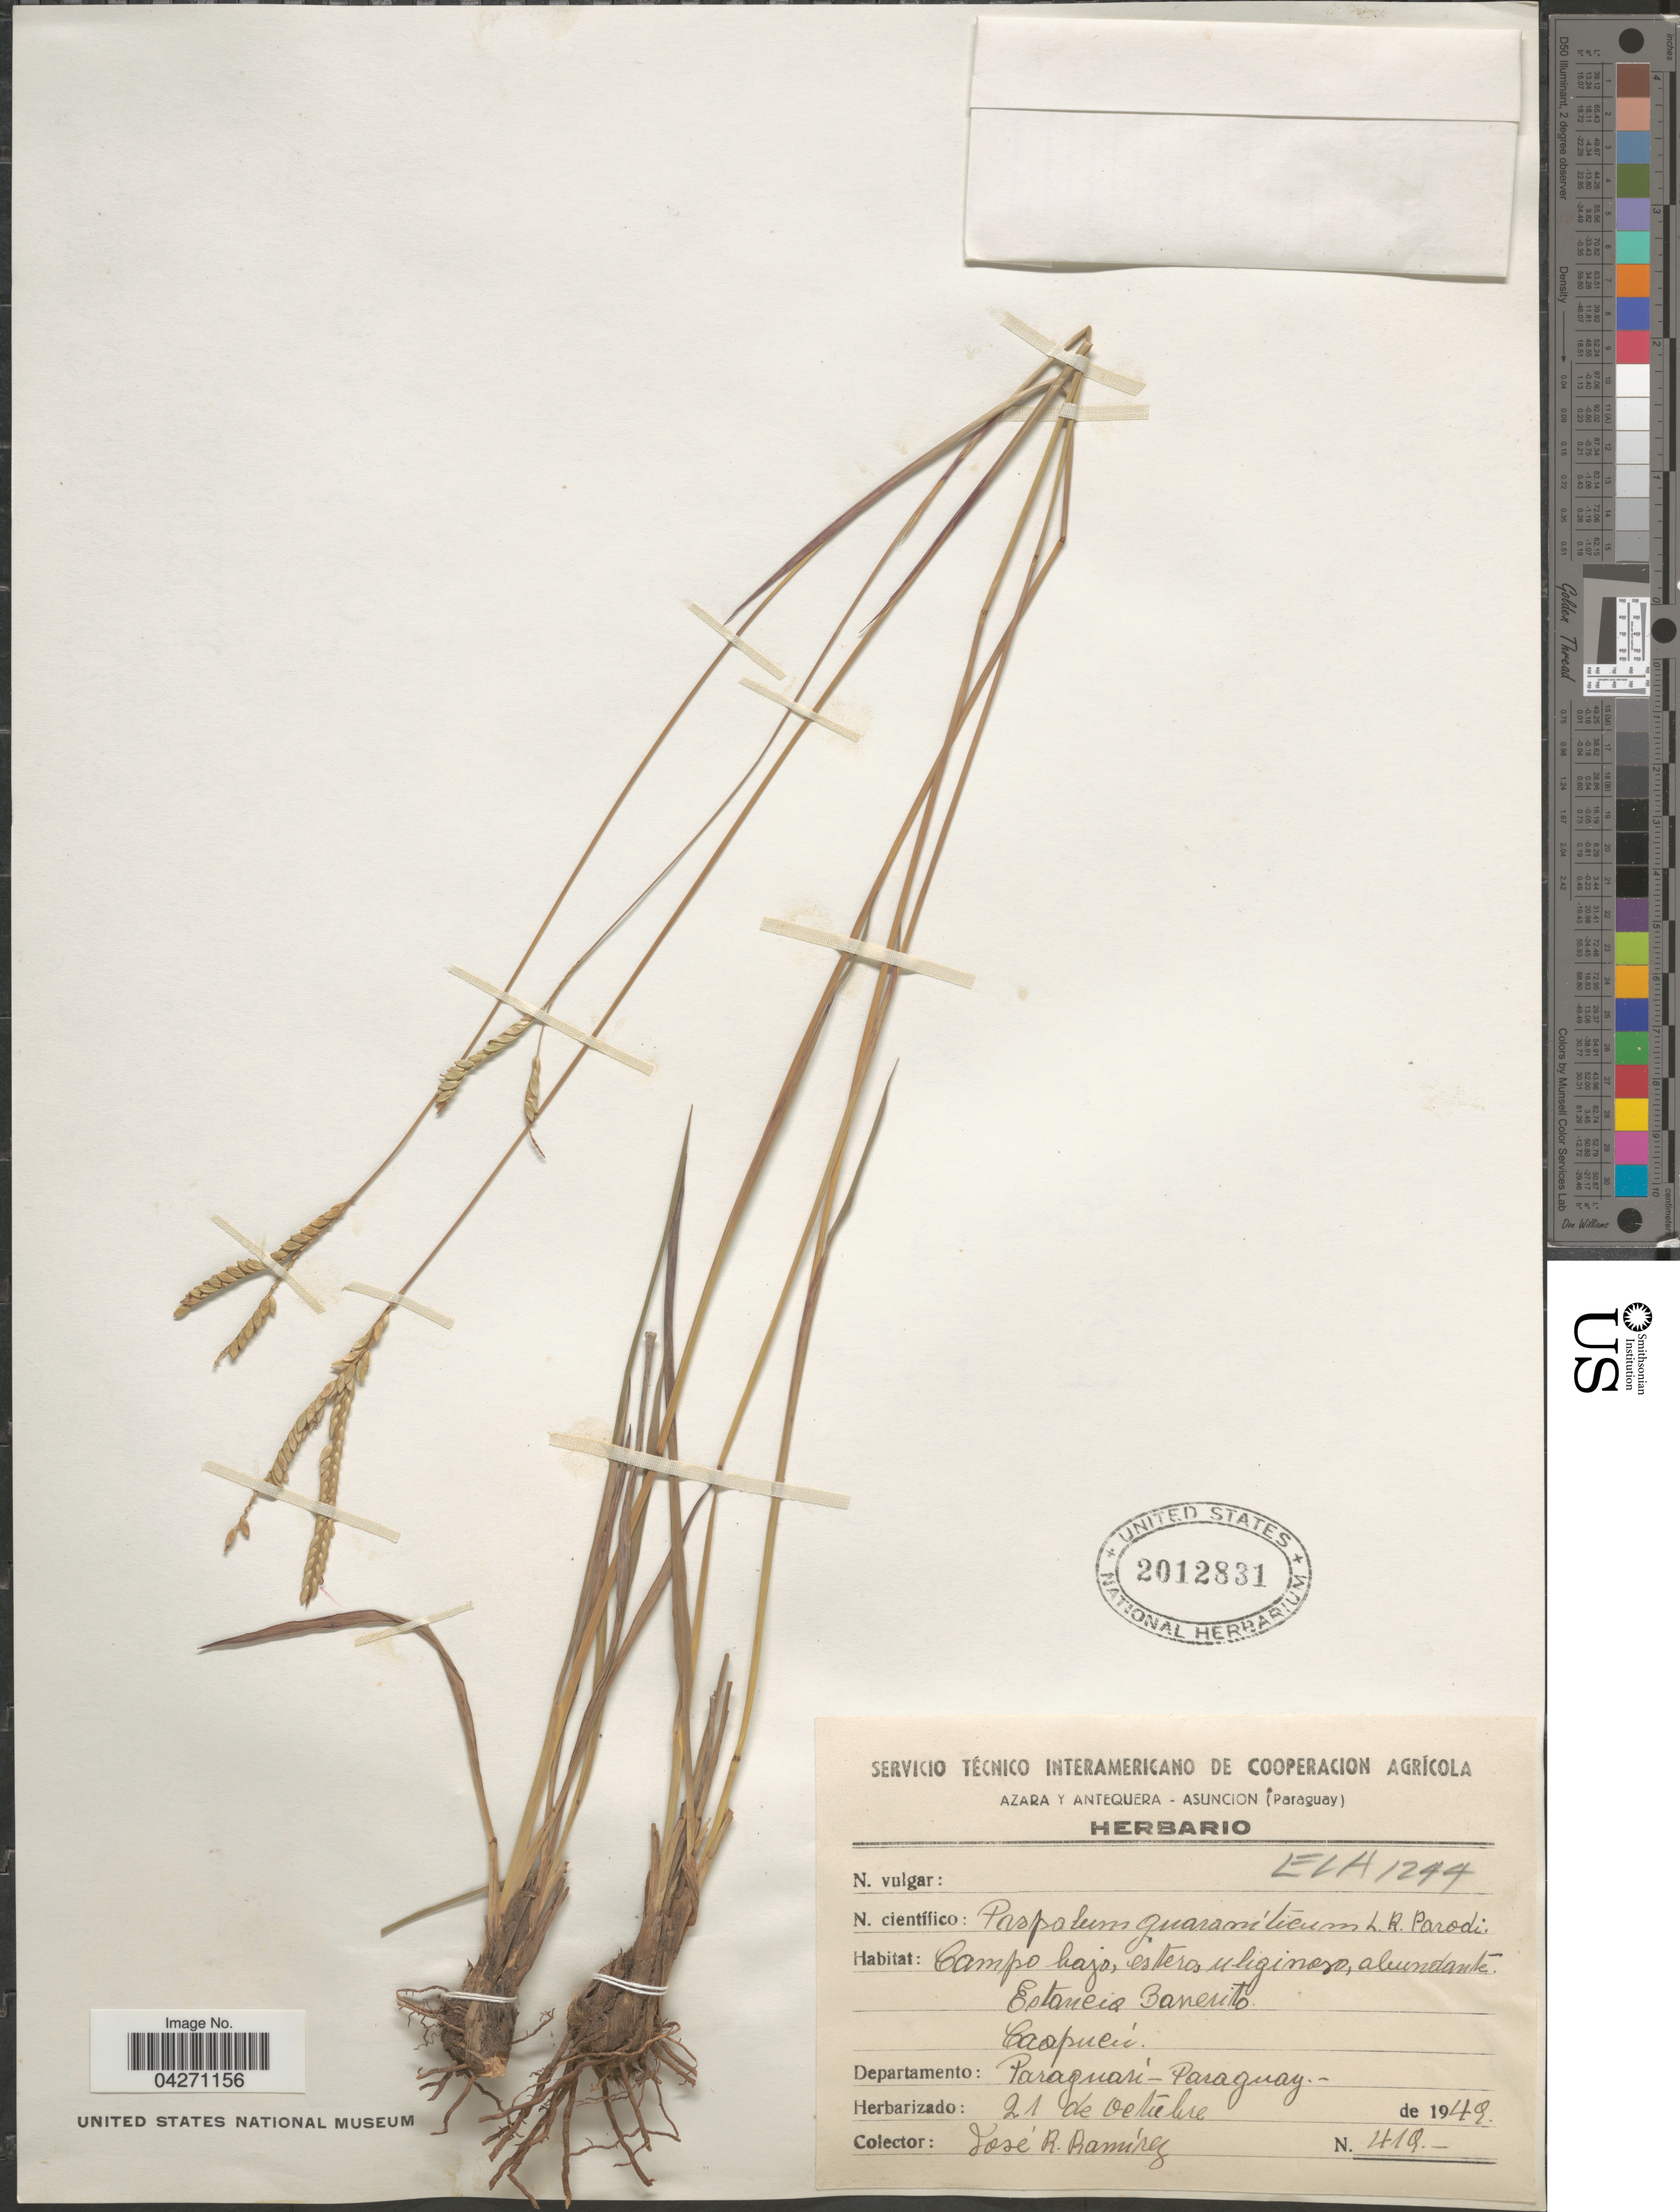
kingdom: Plantae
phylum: Tracheophyta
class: Liliopsida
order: Poales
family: Poaceae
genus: Paspalum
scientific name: Paspalum ionanthum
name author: Chase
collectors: J. Ramírez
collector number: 419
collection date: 1949-10-21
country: Paraguay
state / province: Paraguari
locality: Departamento: Paraguarí.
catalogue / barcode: US 2012831